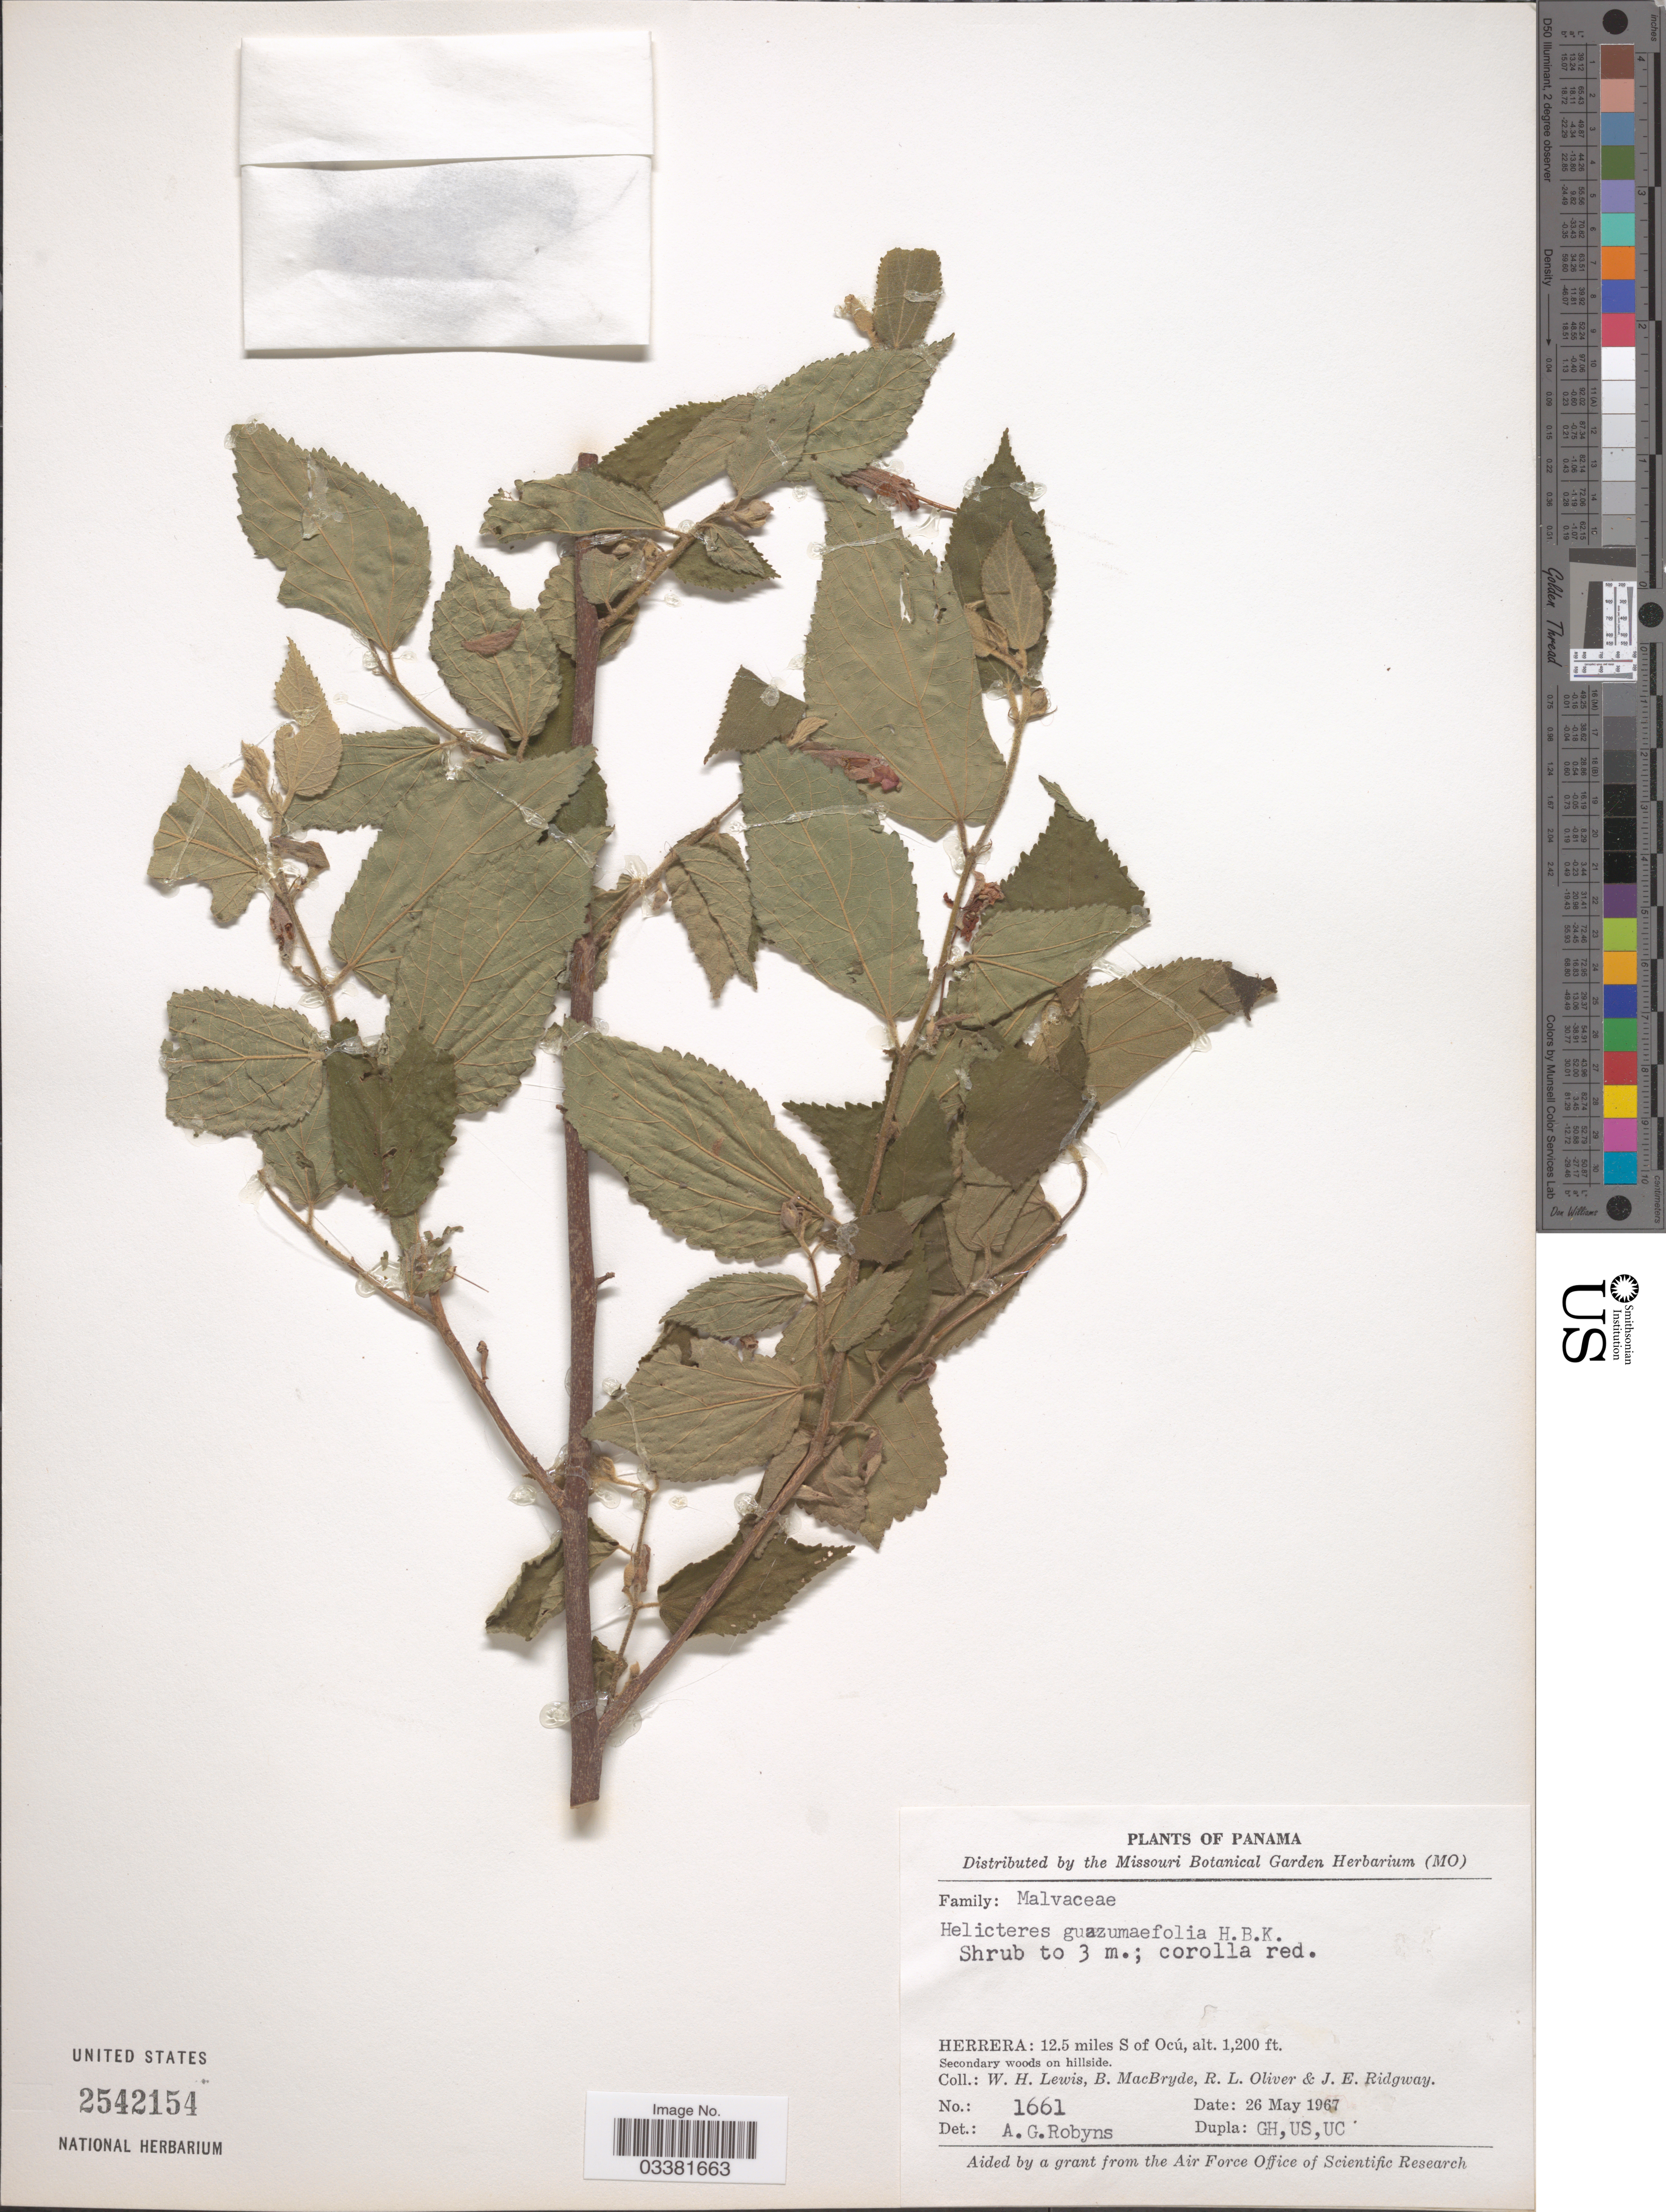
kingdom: Plantae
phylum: Tracheophyta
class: Magnoliopsida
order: Malvales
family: Malvaceae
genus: Helicteres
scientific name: Helicteres guazumifolia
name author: Kunth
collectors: W. H. Lewis, B. MacBryde, R. Oliver & J. Ridgway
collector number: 1661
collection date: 1967-05-26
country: Panama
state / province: Herrera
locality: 12.5 miles S of Ocú.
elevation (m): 366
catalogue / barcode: US 2542154